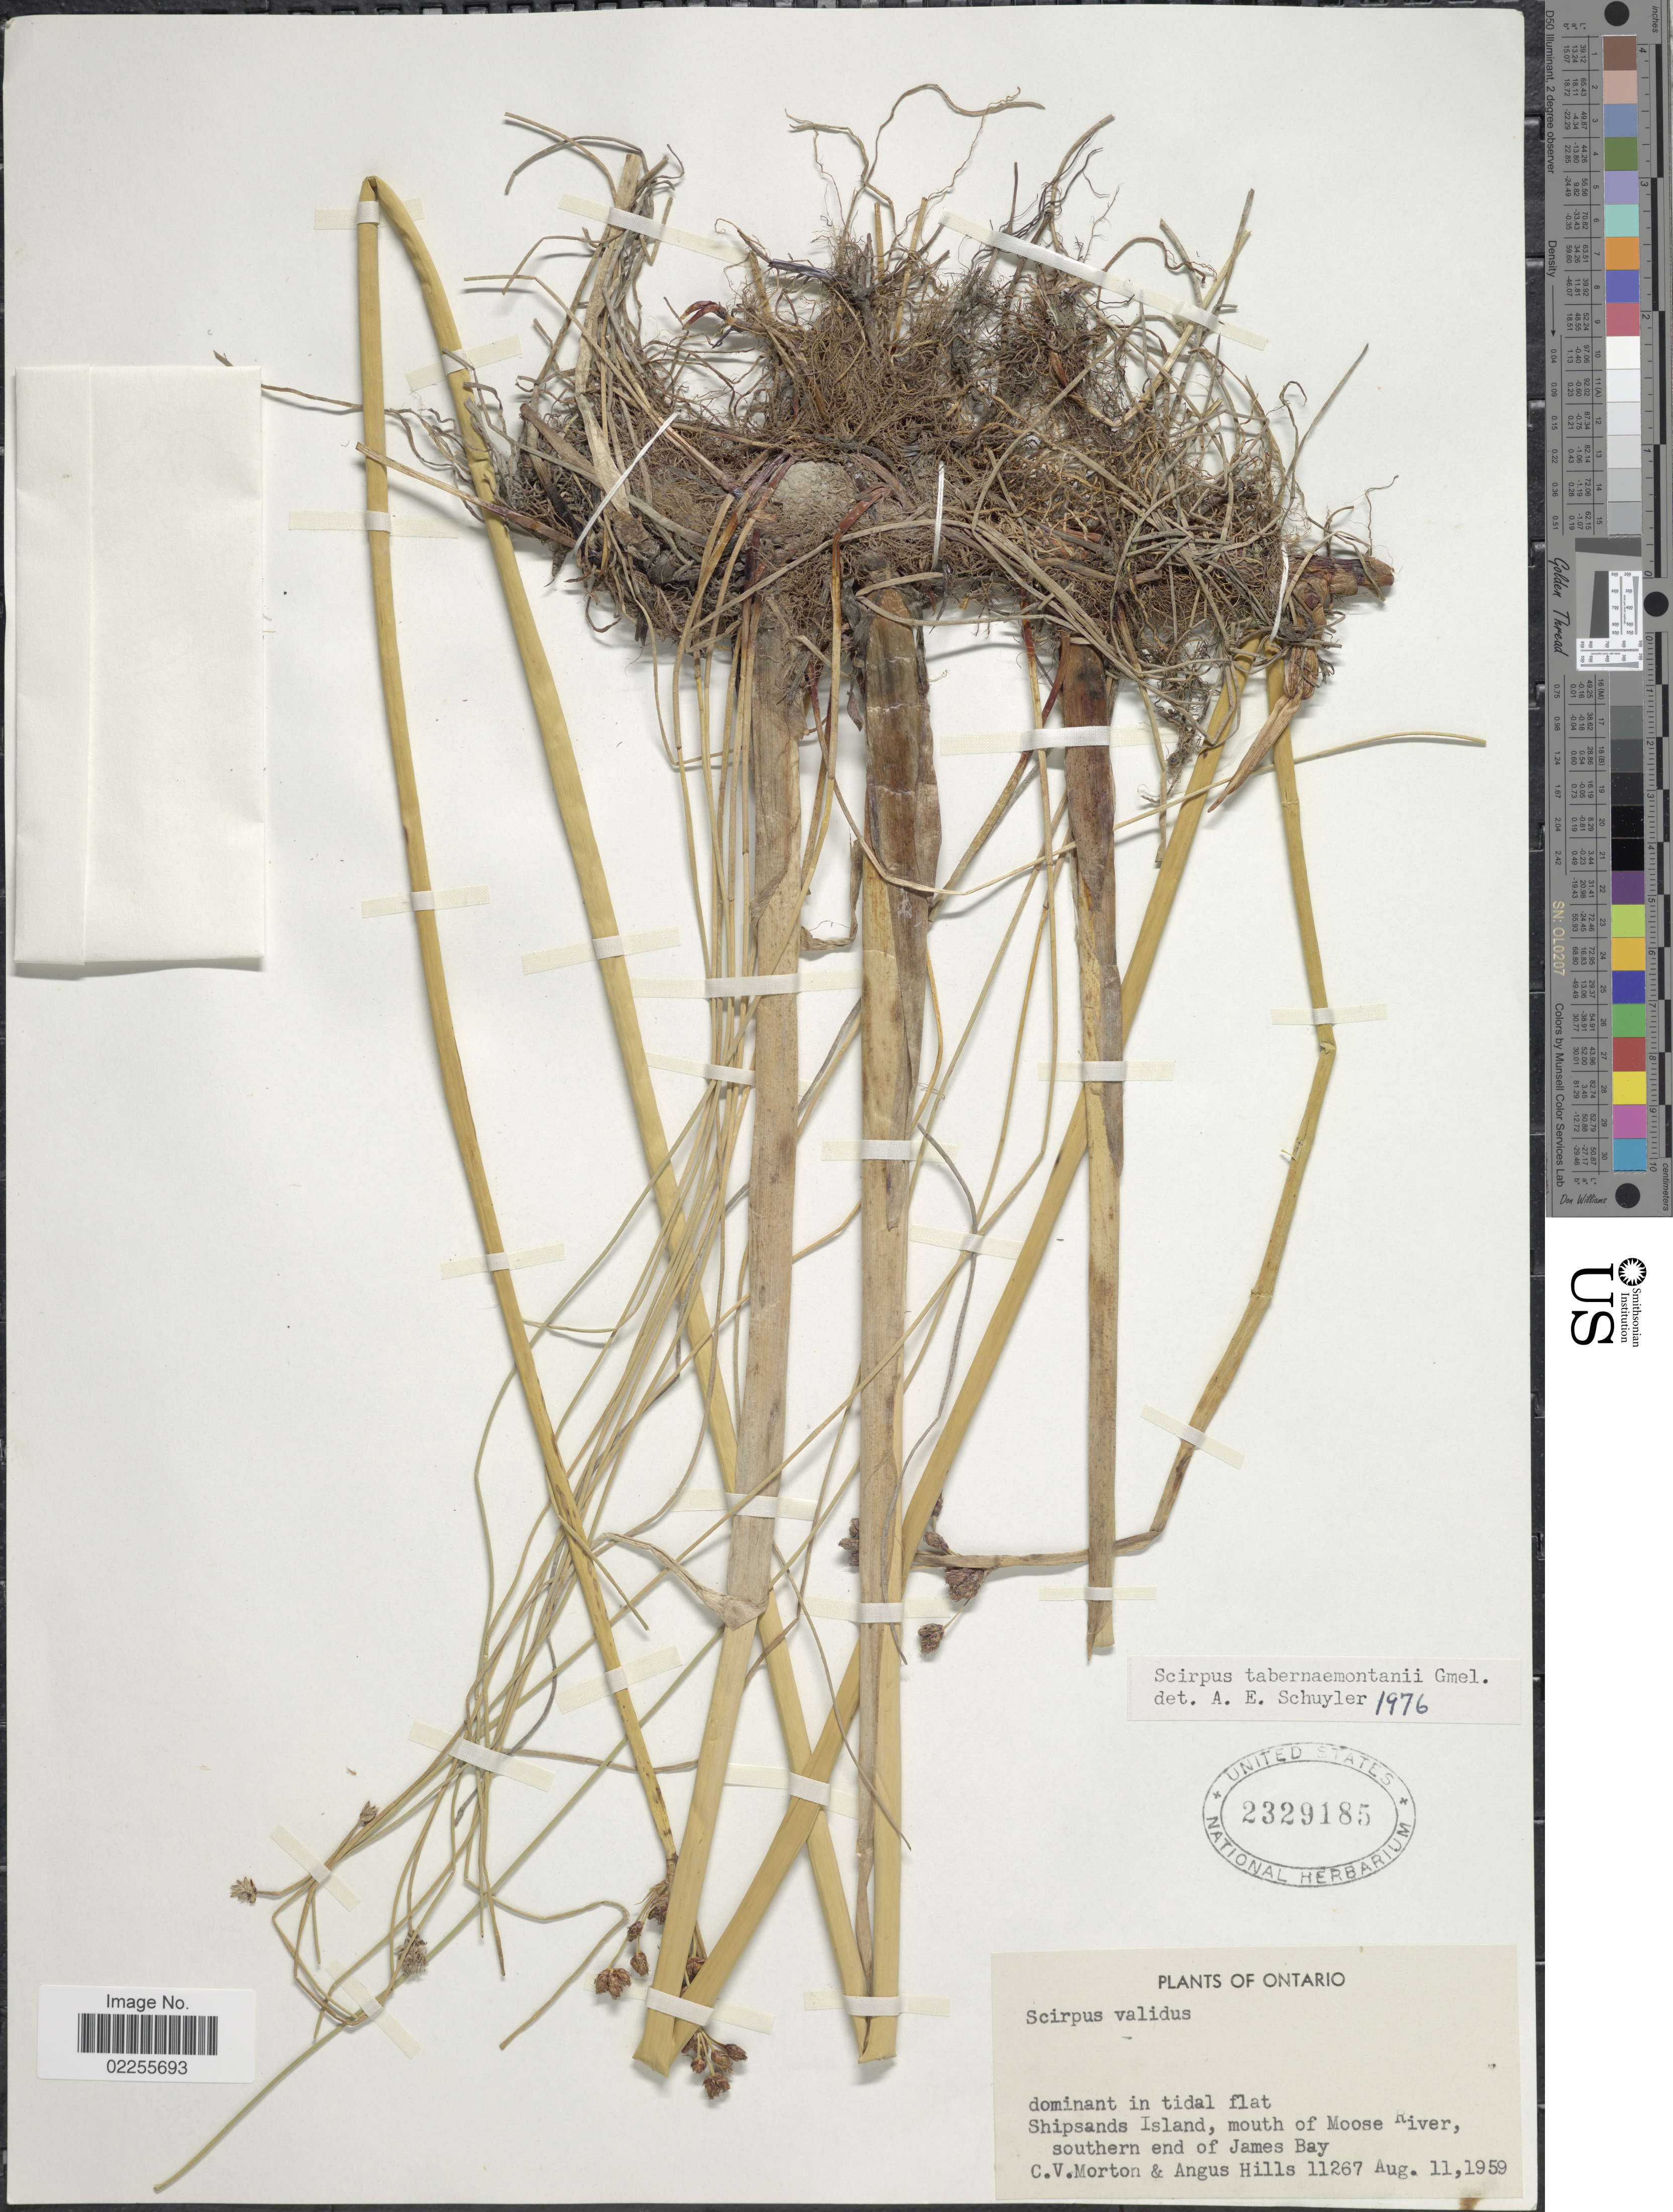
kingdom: Plantae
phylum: Tracheophyta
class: Liliopsida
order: Poales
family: Cyperaceae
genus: Schoenoplectus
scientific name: Schoenoplectus tabernaemontani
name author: (C.C. Gmel.) Palla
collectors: C. V. Morton & A. Hills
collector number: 11267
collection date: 1959-08-11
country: Canada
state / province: Ontario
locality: Dominant in tidal flat, Shipsands Island, mouth of Moose River, southern end of James Bay.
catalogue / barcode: US 2329185